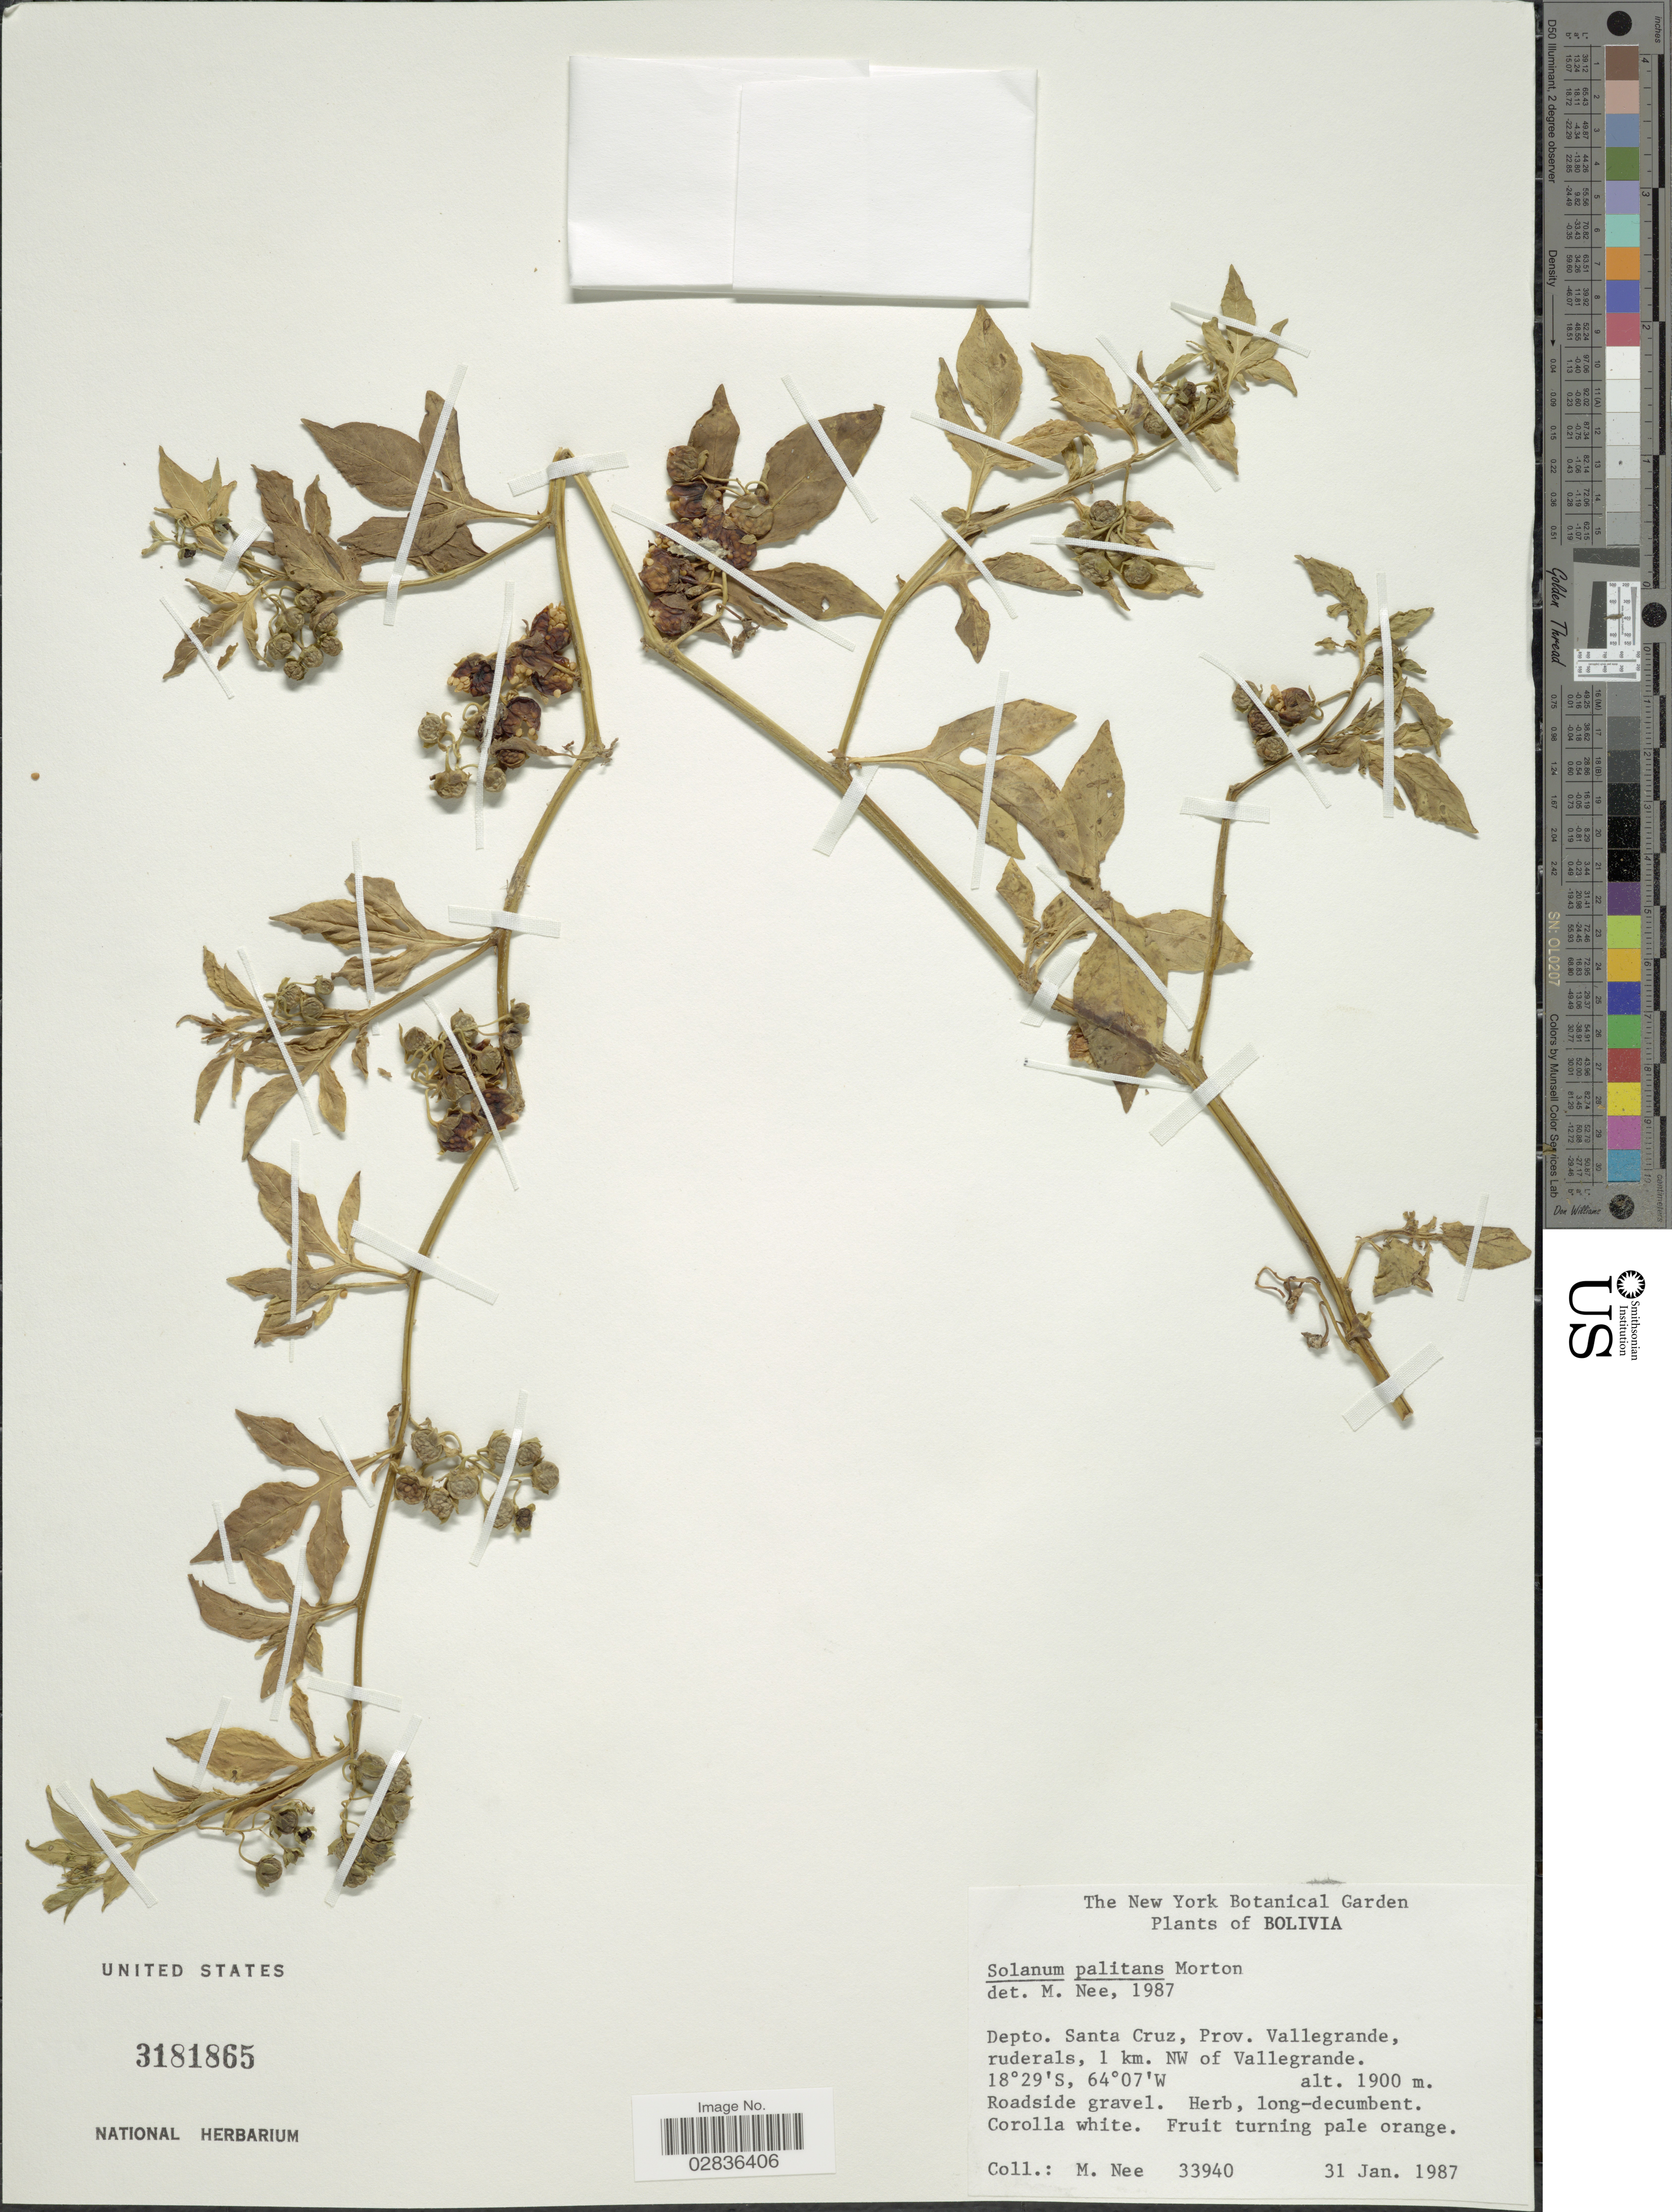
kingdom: Plantae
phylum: Tracheophyta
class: Magnoliopsida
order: Solanales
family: Solanaceae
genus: Solanum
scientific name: Solanum palitans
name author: C.V. Morton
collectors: M. Nee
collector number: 33940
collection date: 1987-01-31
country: Bolivia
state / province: Santa Cruz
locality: Depto. Santa Cruz, Prov. Vallegrande, ruderals, 1 km. NW of Vallegrande.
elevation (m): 1900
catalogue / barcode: US 3181865